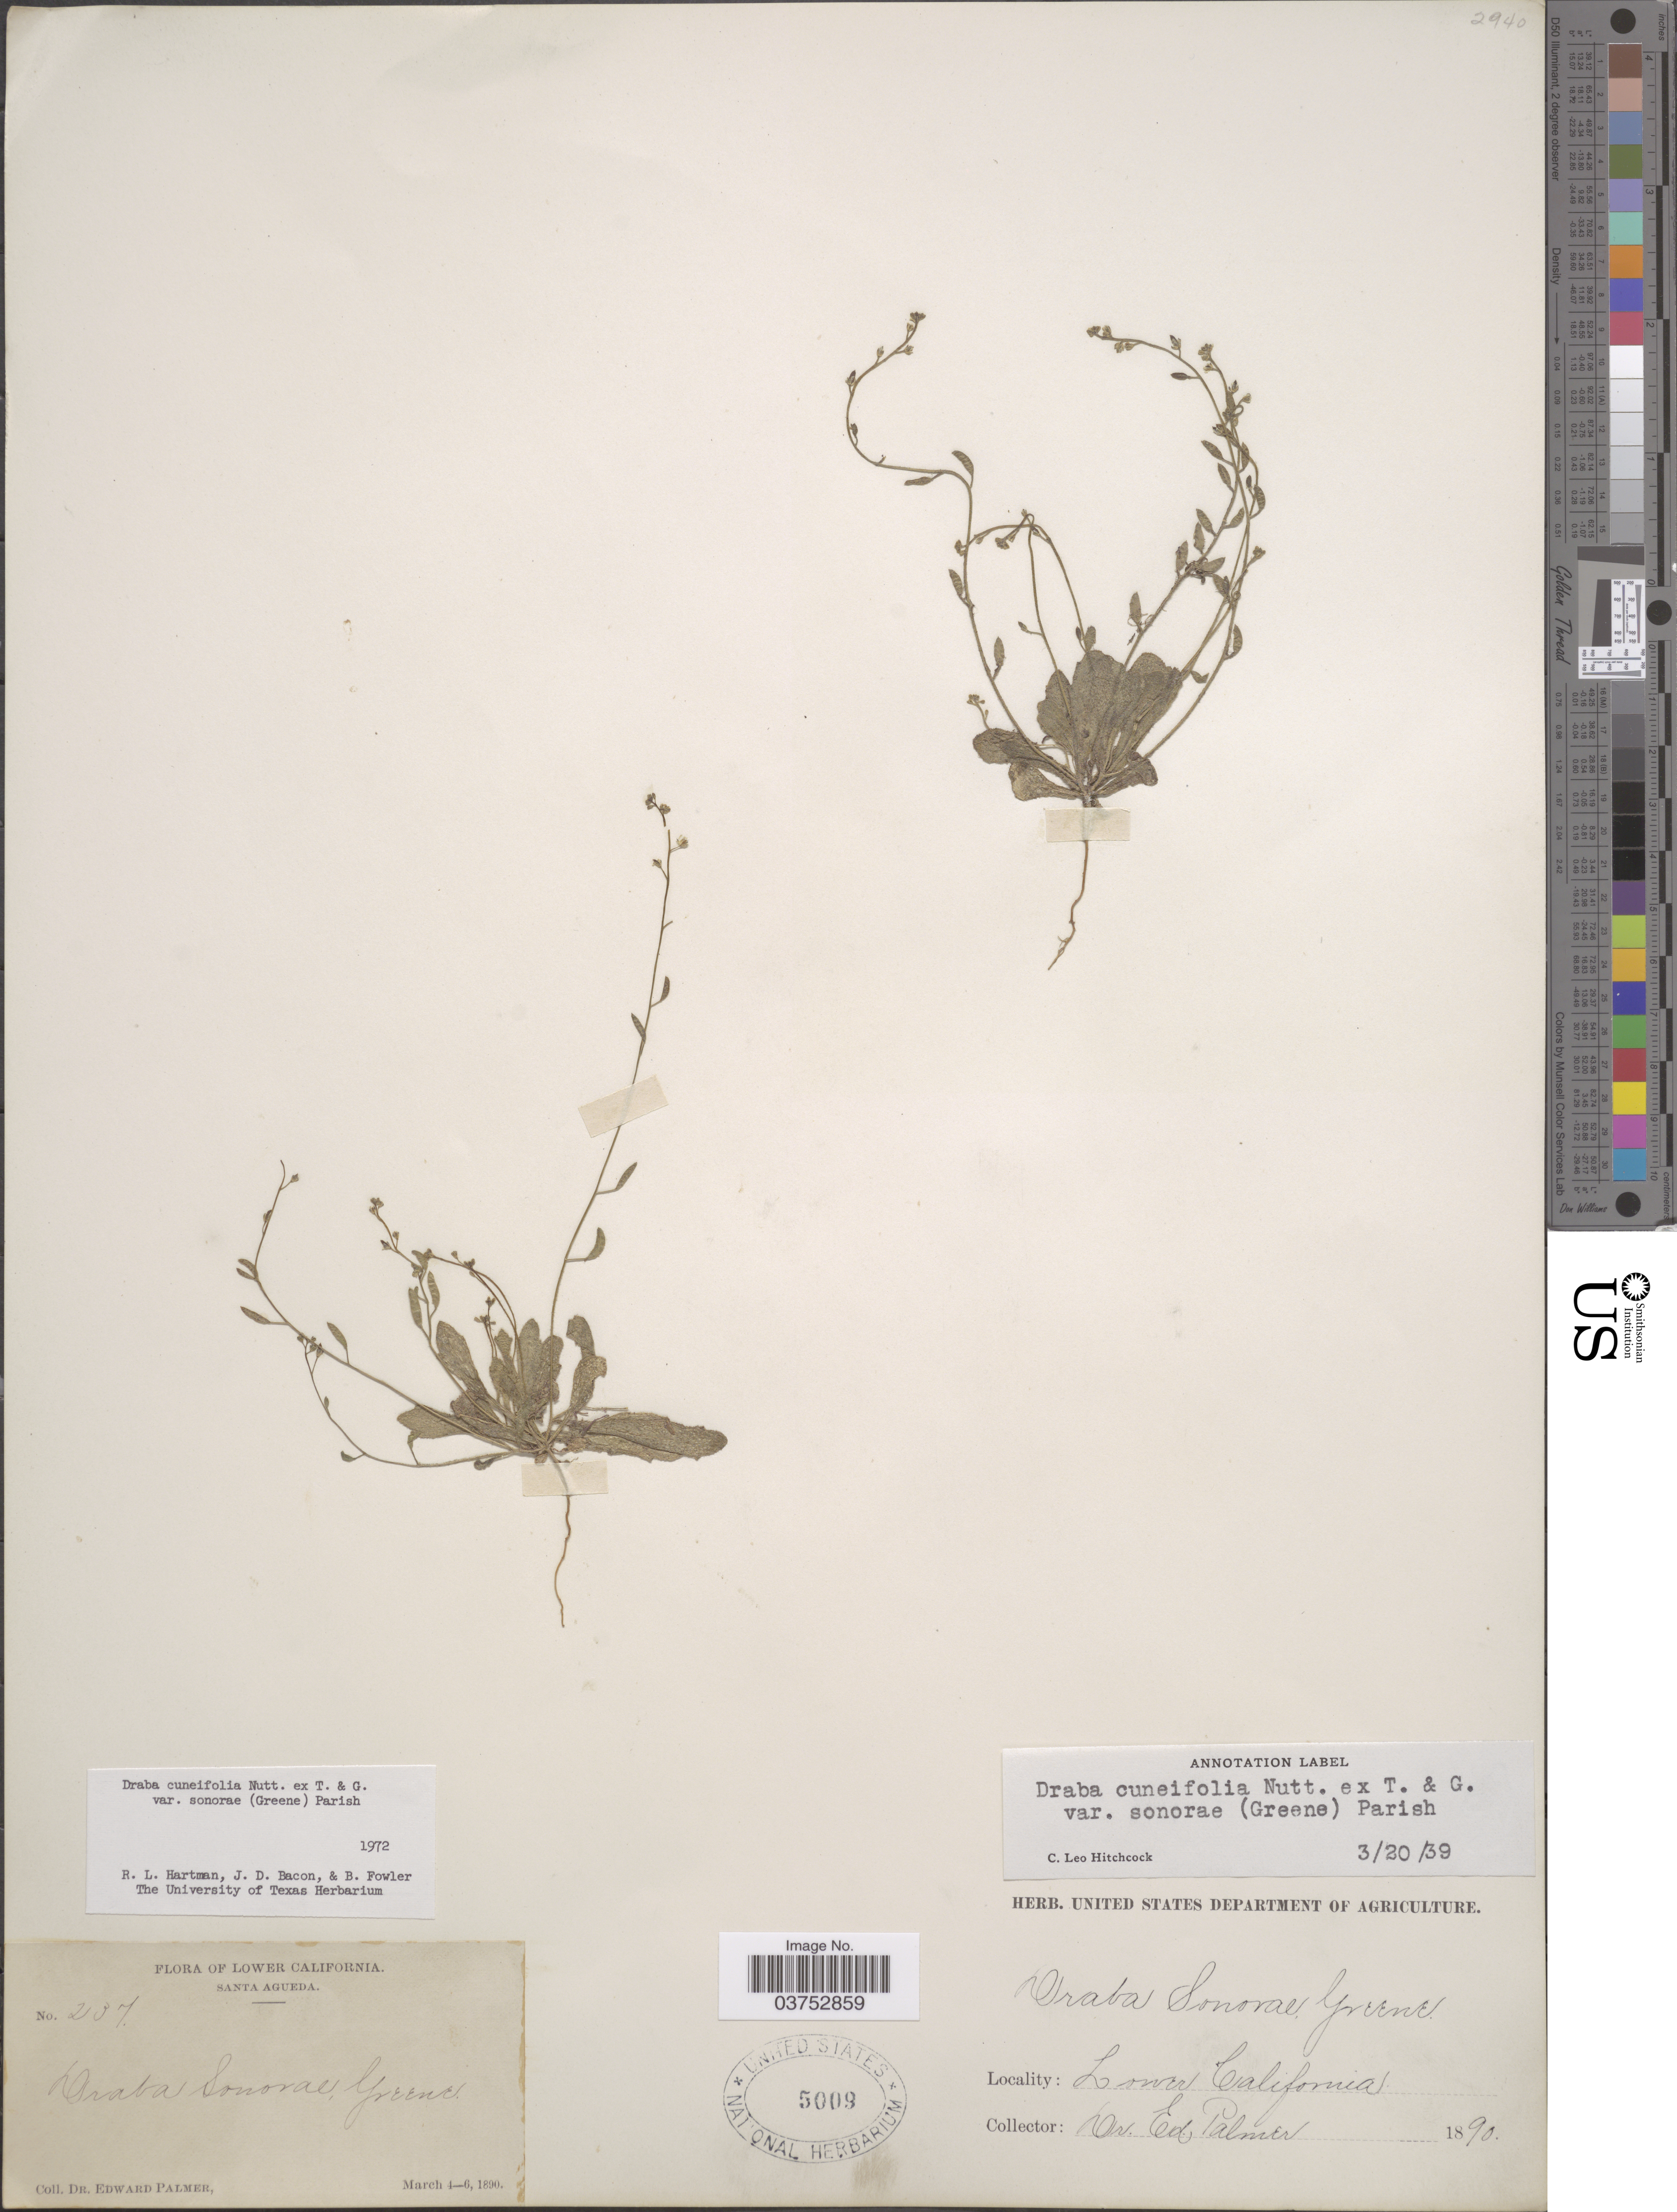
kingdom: Plantae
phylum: Tracheophyta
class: Magnoliopsida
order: Brassicales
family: Brassicaceae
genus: Draba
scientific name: Draba cuneifolia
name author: Nutt.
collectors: E. Palmer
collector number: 237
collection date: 1890-03-04/1890-03-06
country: Mexico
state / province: Baja California Sur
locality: Lower California. Santa Agueda.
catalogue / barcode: US 5009